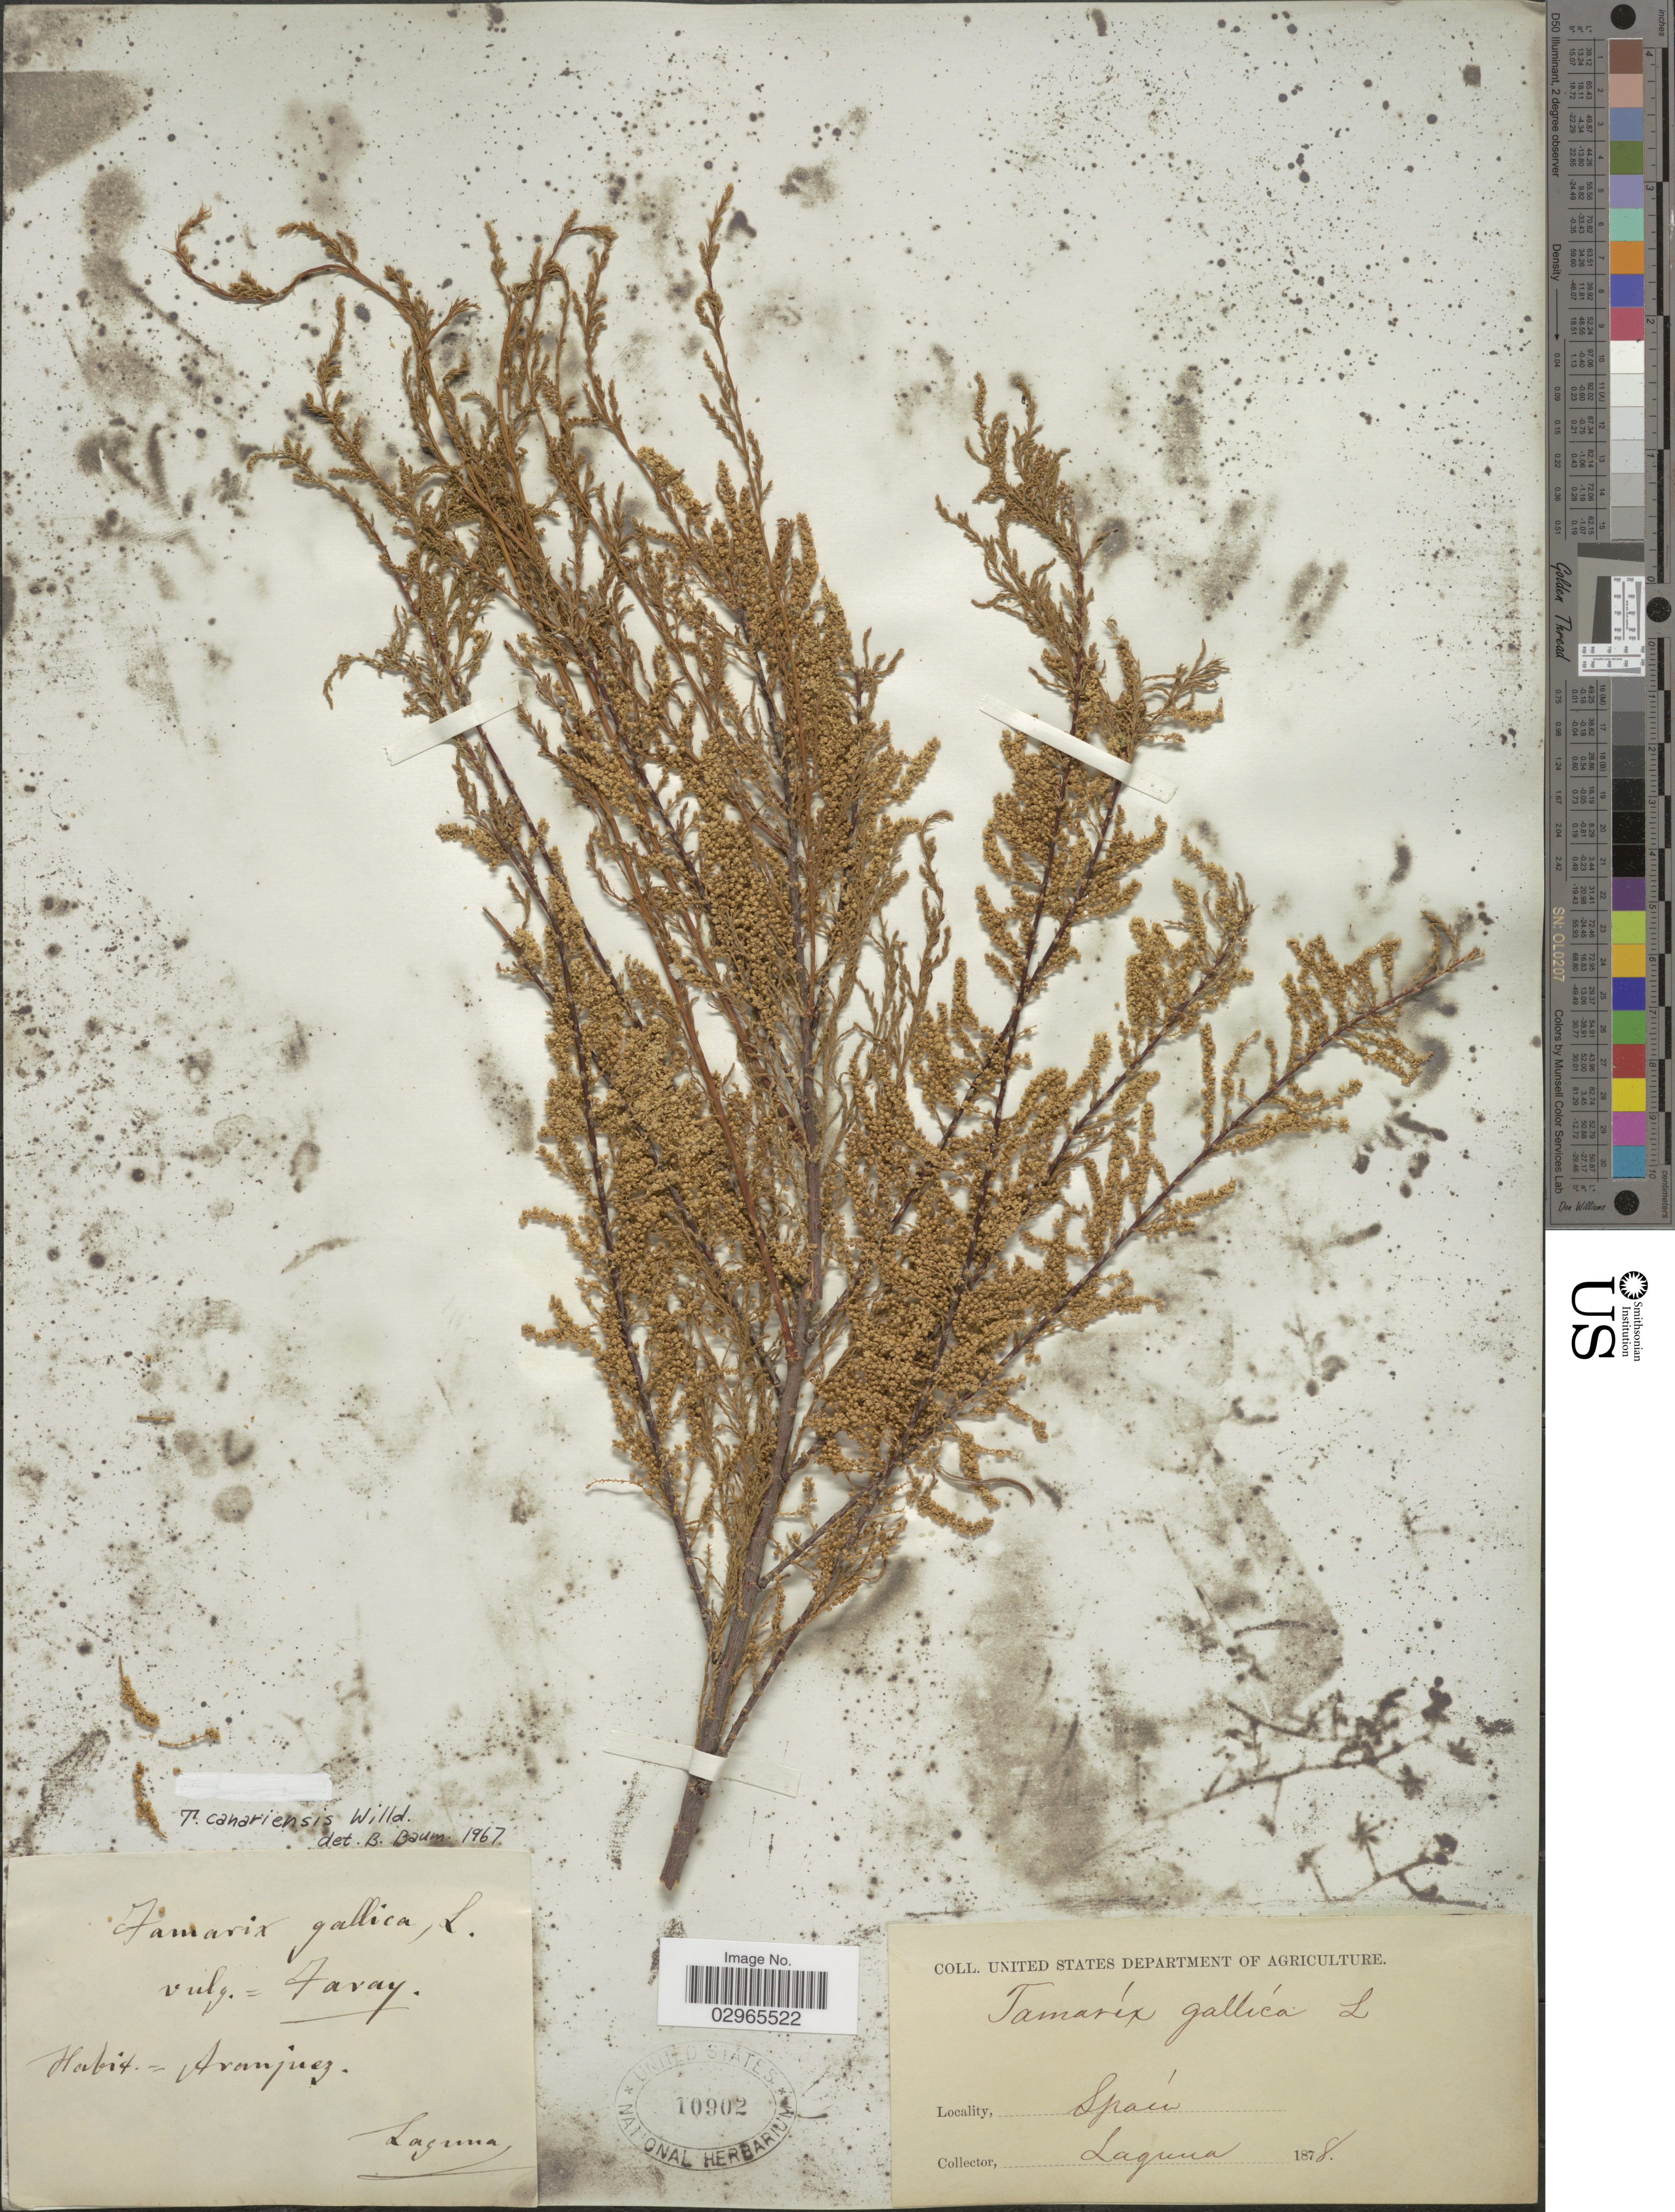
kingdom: Plantae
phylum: Tracheophyta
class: Magnoliopsida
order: Caryophyllales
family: Tamaricaceae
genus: Tamarix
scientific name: Tamarix canariensis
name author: Willd.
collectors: -. Laguna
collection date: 1878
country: Spain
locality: Aranjuez.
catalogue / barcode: US 10902